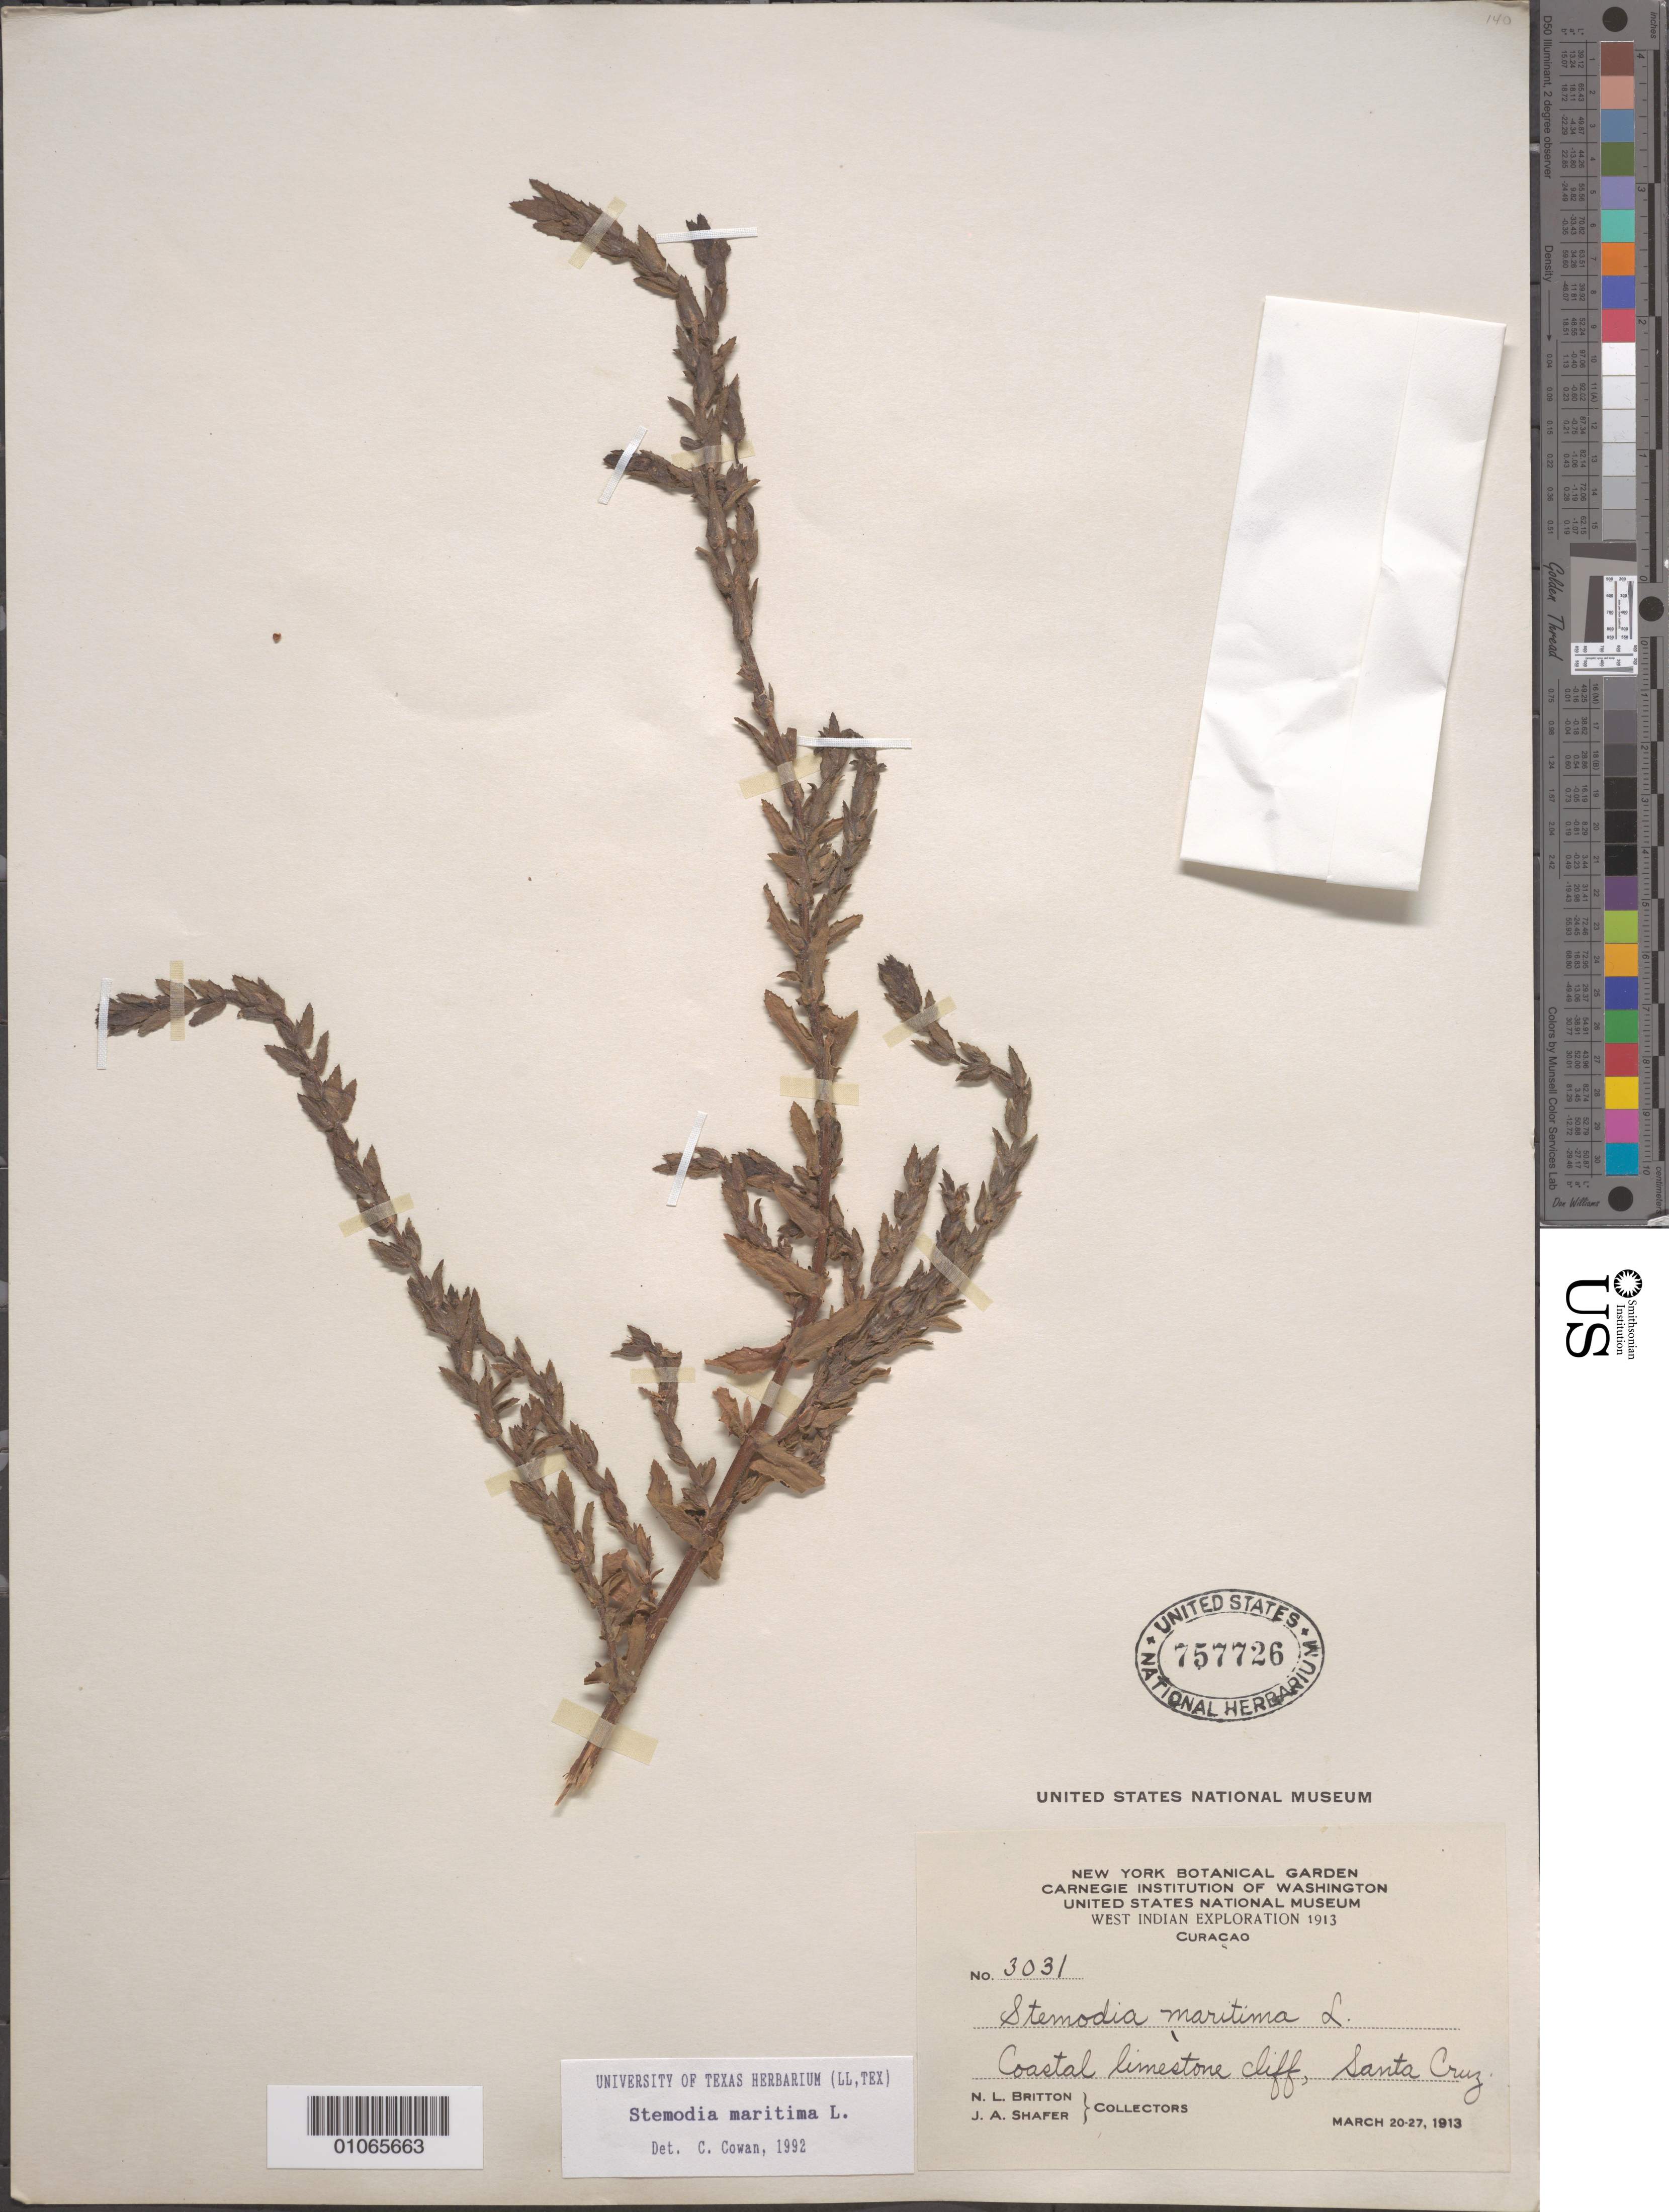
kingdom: Plantae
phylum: Tracheophyta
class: Magnoliopsida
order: Lamiales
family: Plantaginaceae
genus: Stemodia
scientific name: Stemodia maritima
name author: L.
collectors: N. Britton & J. A. Shafer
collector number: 3031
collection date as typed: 20 Mar 1913 to 27 Mar 1913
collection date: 1913-03-20/1913-03-27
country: Curaçao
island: Curaçao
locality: Coastal limestone cliff, Santa Cruz.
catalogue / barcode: US 757726